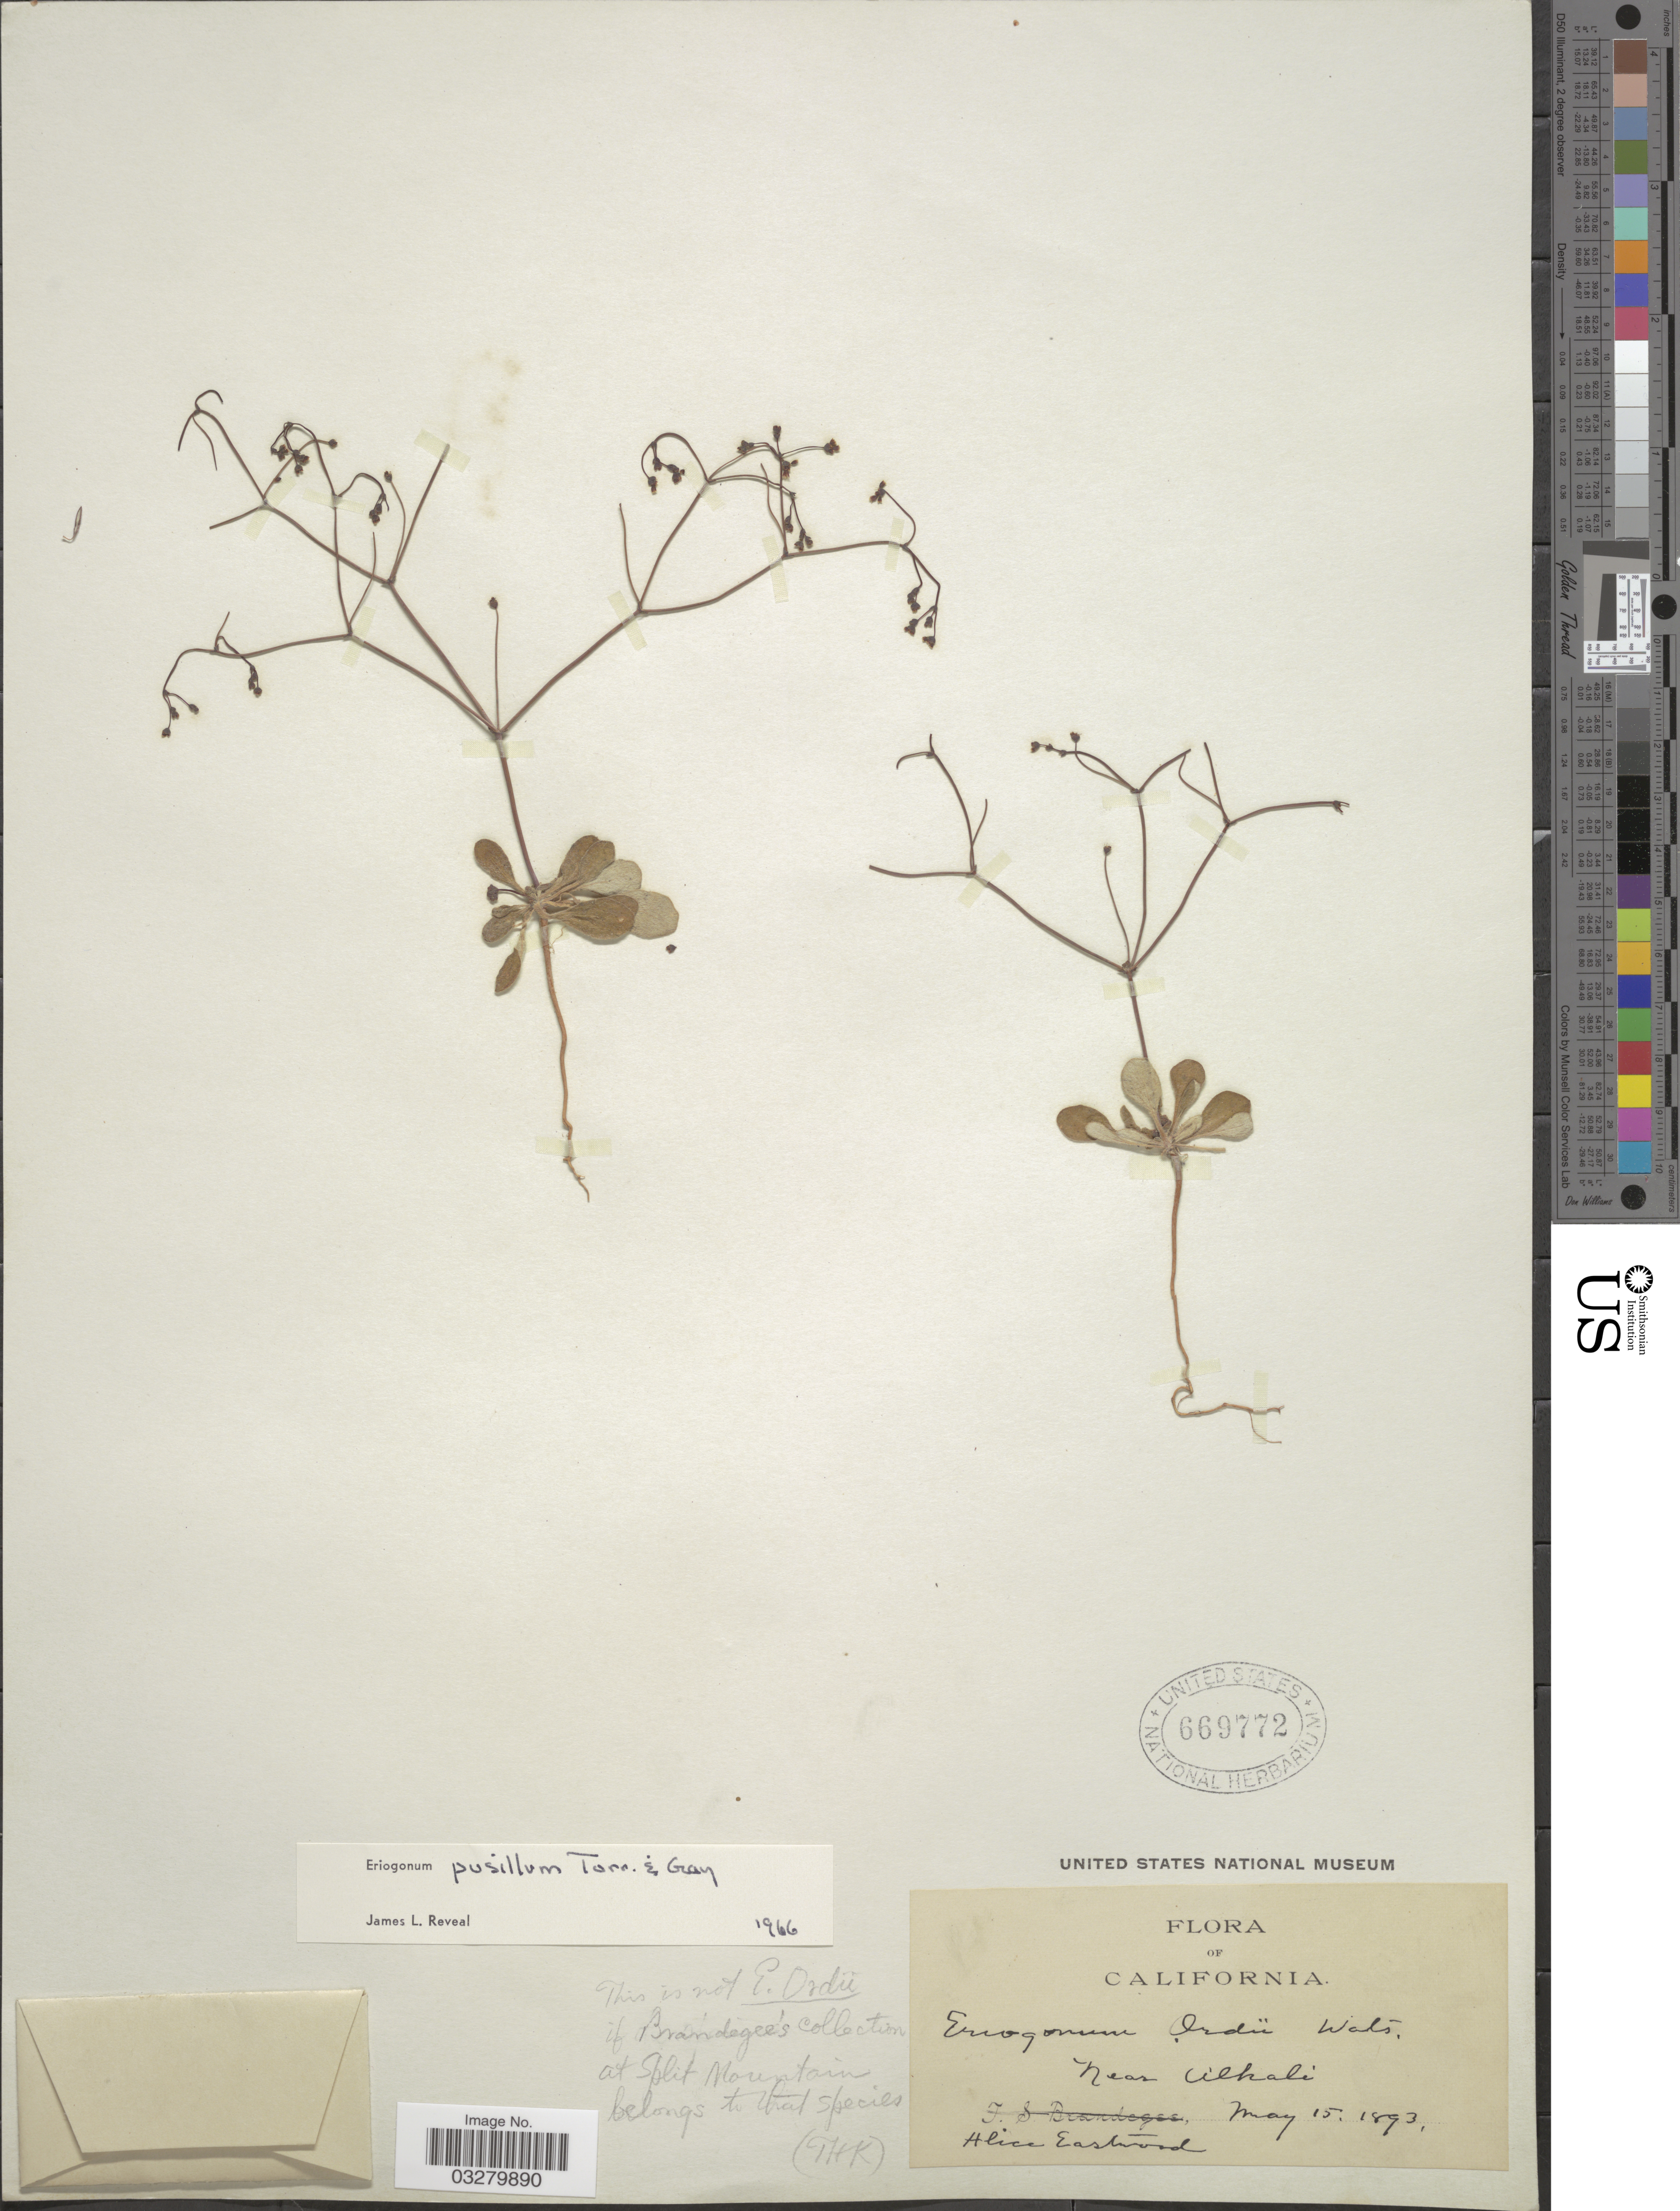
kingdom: Plantae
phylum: Tracheophyta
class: Magnoliopsida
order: Caryophyllales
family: Polygonaceae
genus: Eriogonum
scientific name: Eriogonum pusillum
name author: Torr. & A. Gray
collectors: A. Eastwood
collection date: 1893-05-15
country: United States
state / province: California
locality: Near Delhi.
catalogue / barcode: US 669772